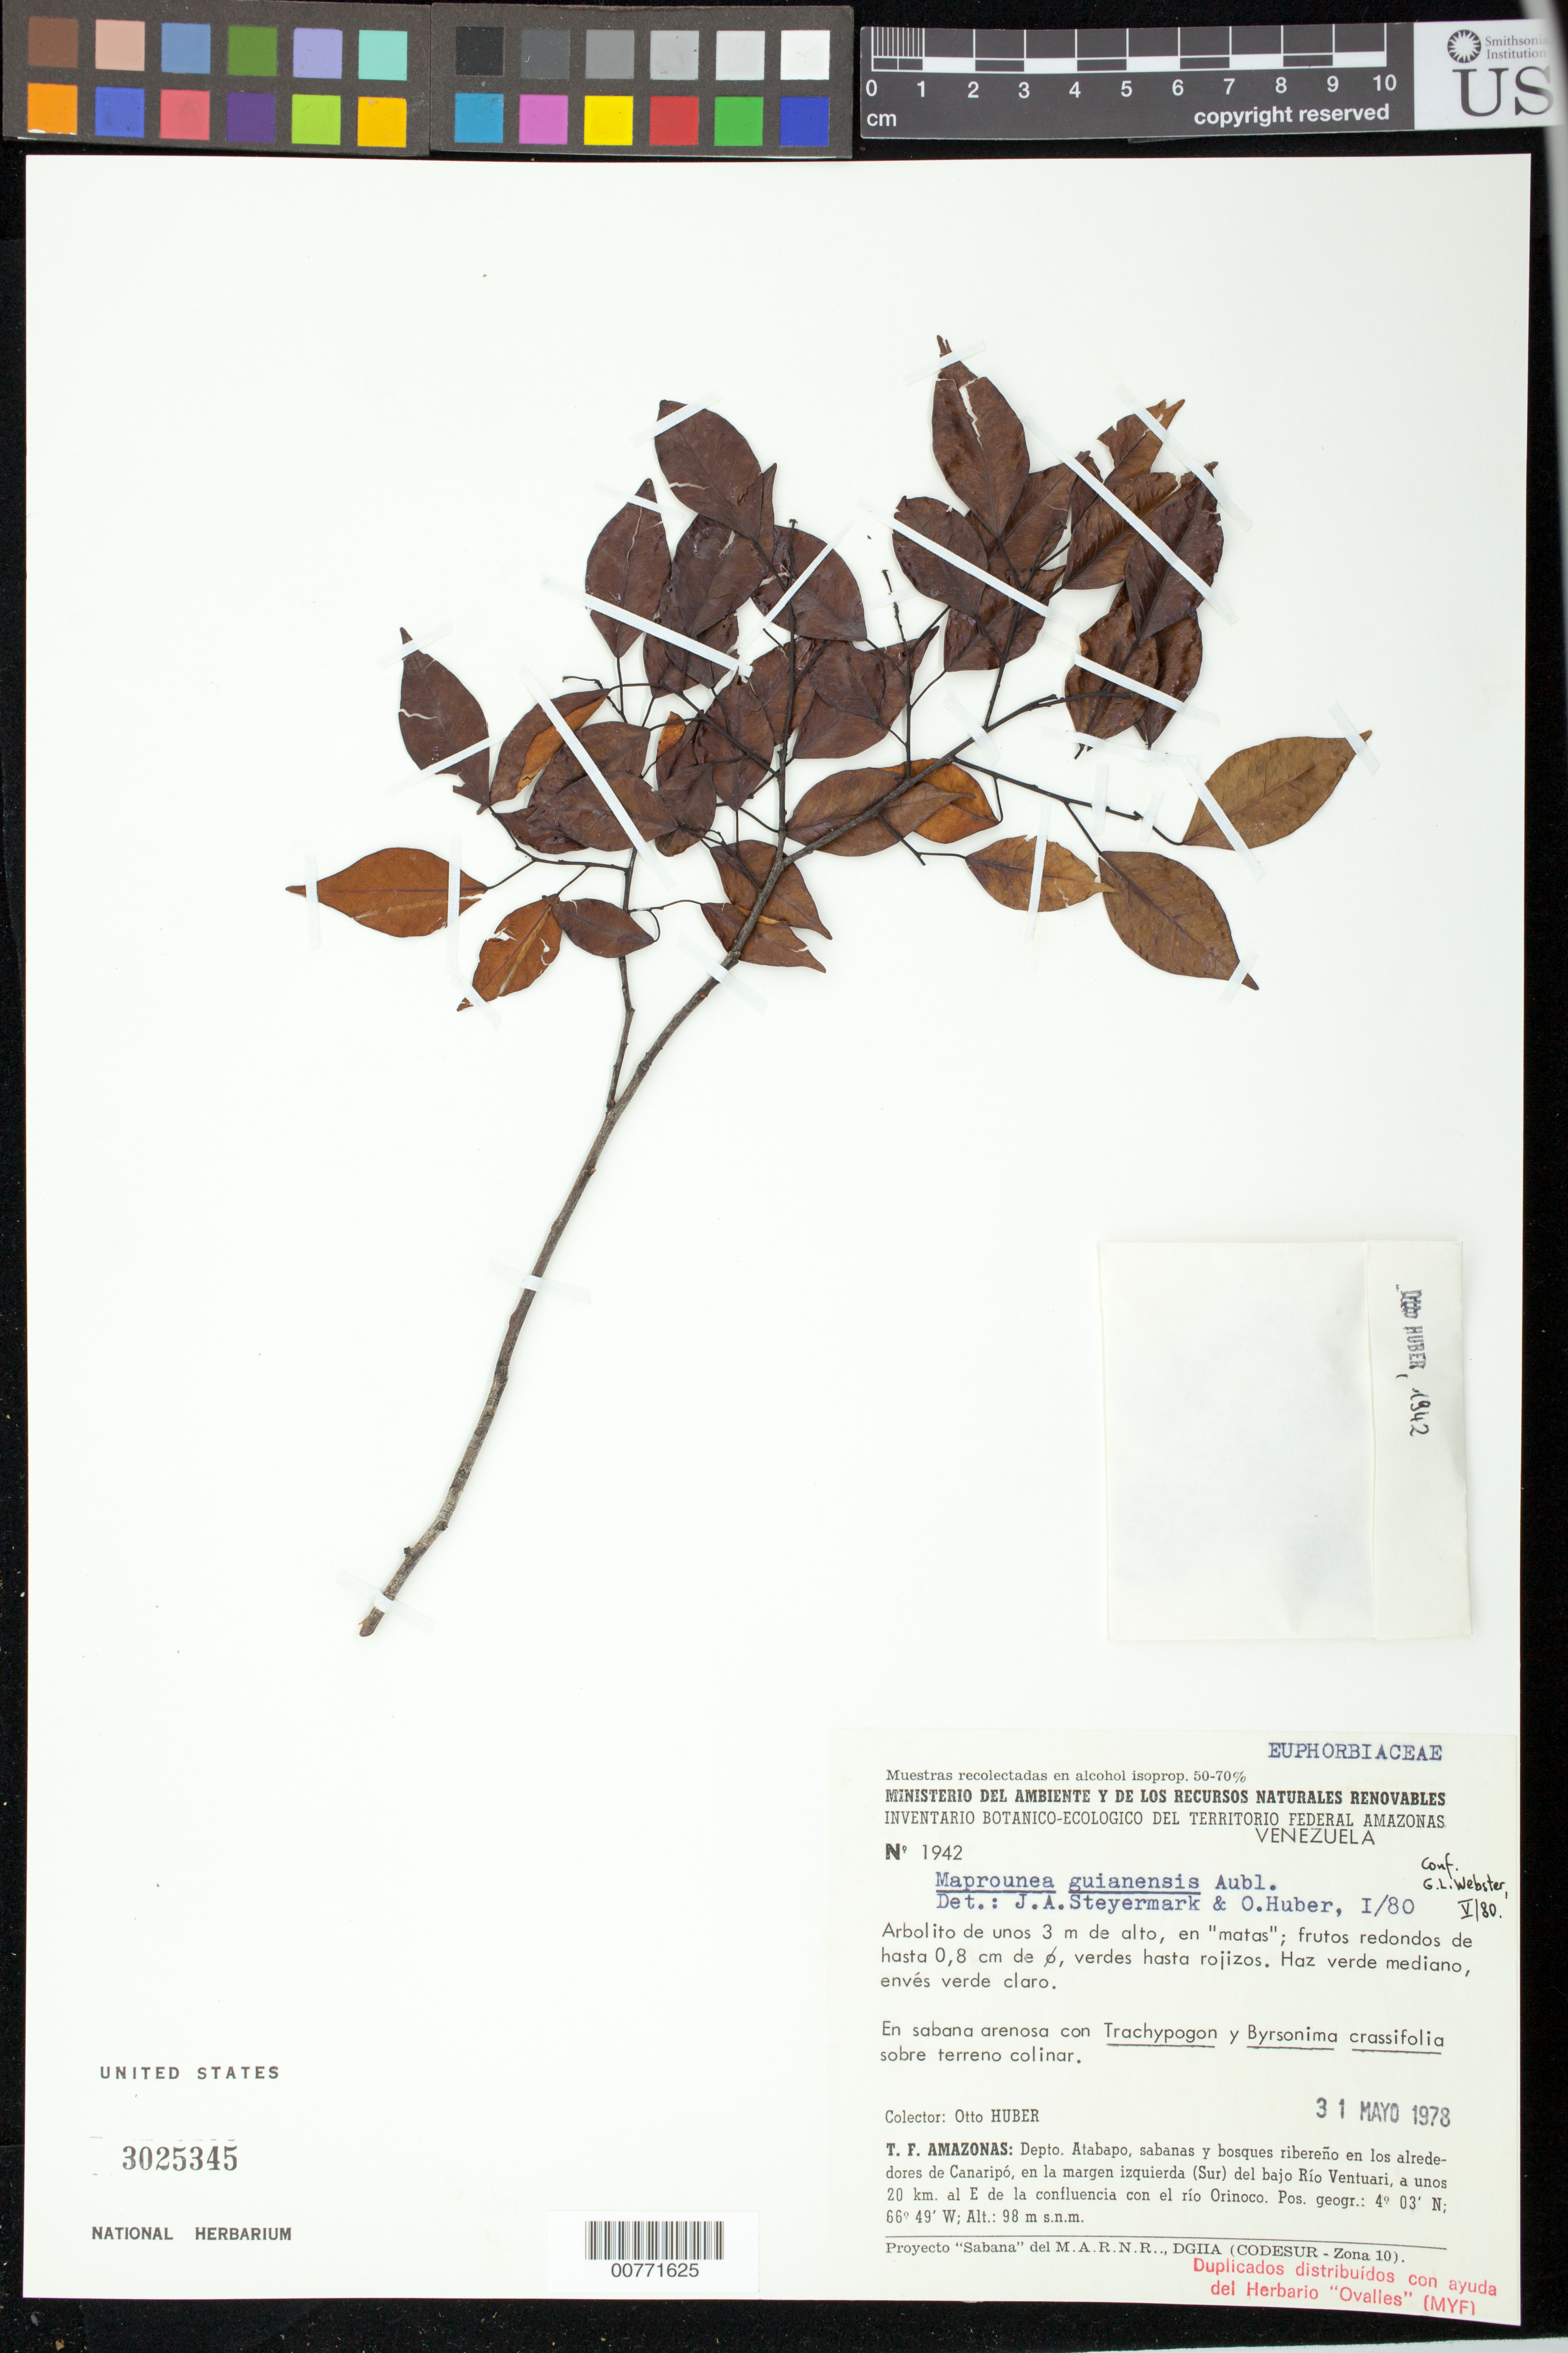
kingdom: Plantae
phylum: Tracheophyta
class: Magnoliopsida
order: Malpighiales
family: Euphorbiaceae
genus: Maprounea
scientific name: Maprounea guianensis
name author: Aubl.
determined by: Webster, Grady L.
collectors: O. Huber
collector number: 1942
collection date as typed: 31-May-78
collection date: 1978-05-31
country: Venezuela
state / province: Amazonas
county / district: Atabapo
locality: Canaripó, S del Bajo Río Ventuari, 20 km E de la confluencia con el Río Orinoco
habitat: Sandy savanna, with Trachypogon and Byrsonima crassifolia on hilly land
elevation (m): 98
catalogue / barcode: US 3025345